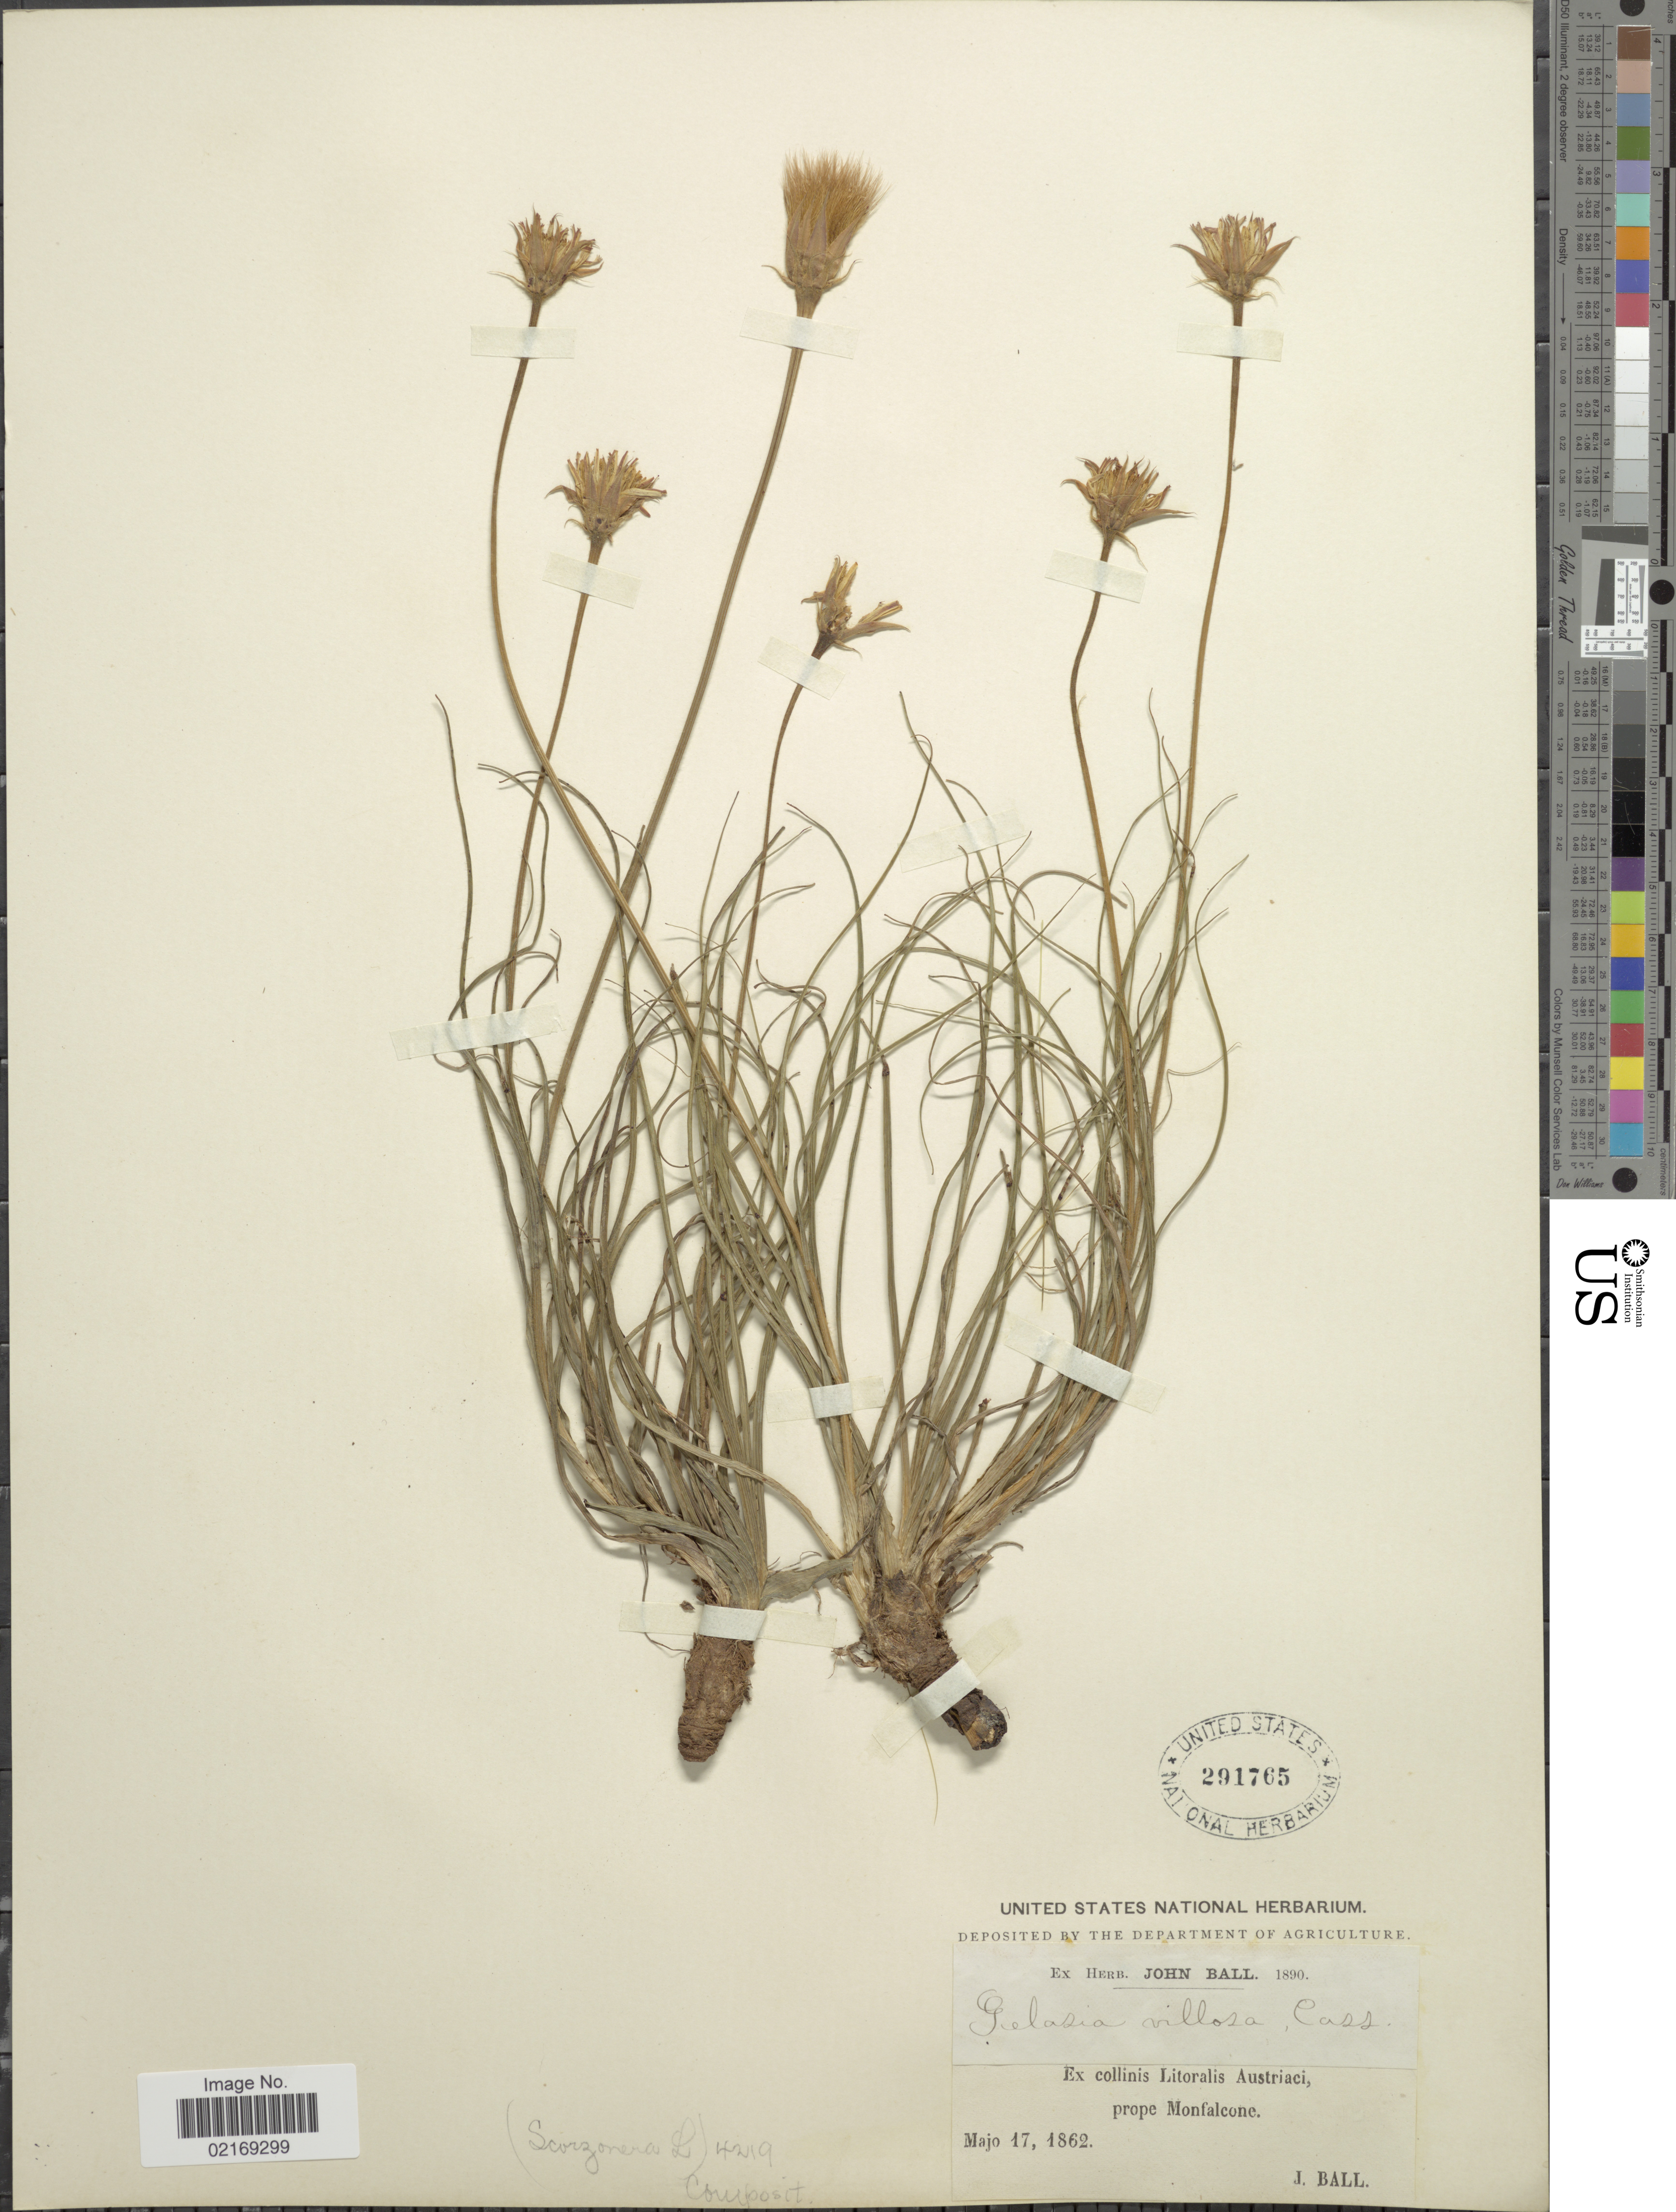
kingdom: Plantae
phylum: Tracheophyta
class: Magnoliopsida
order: Asterales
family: Asteraceae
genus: Scorzonera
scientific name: Scorzonera villosa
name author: Scop.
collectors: J. Ball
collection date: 1862-05-17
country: Italy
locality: Ex collinis Litoralis Austriaci, prope Monfalcone.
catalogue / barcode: US 291765